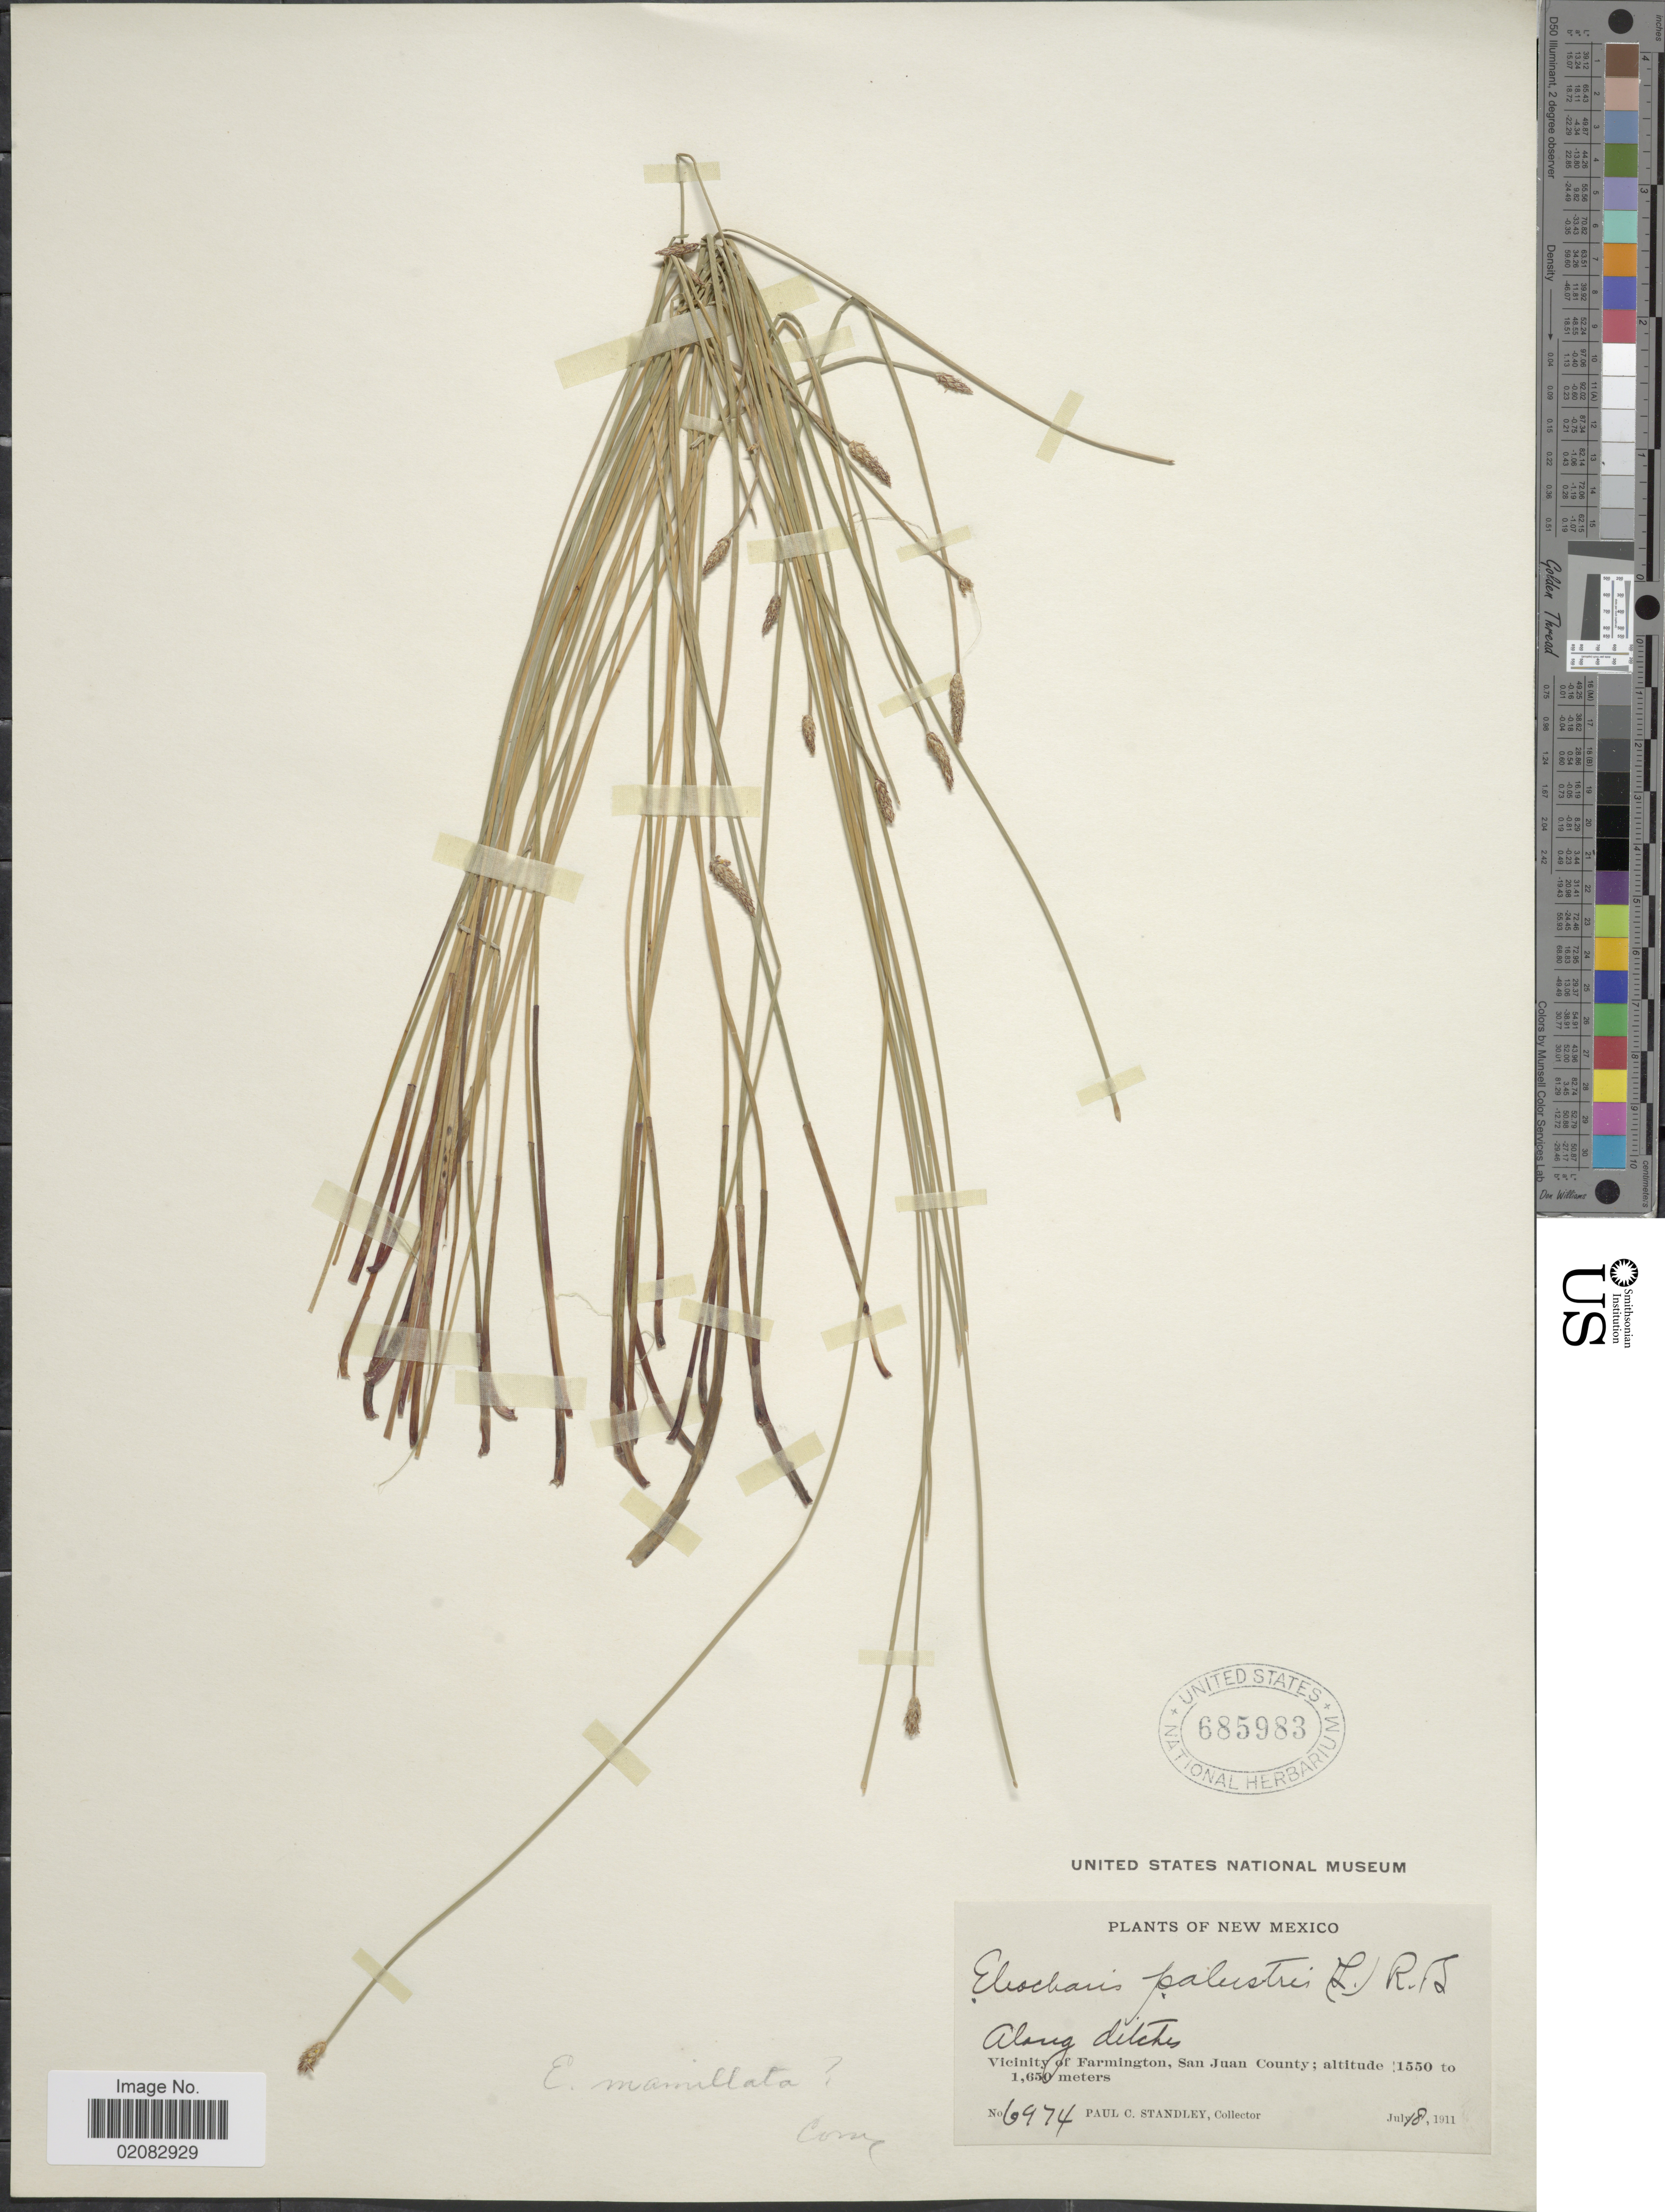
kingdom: Plantae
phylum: Tracheophyta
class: Liliopsida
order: Poales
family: Cyperaceae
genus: Eleocharis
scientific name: Eleocharis macrostachya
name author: Britton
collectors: P. C. Standley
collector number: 6974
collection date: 1911-07-18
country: United States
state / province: New Mexico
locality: Vicinity of Farmington, San Juan County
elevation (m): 1550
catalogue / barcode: US 685983